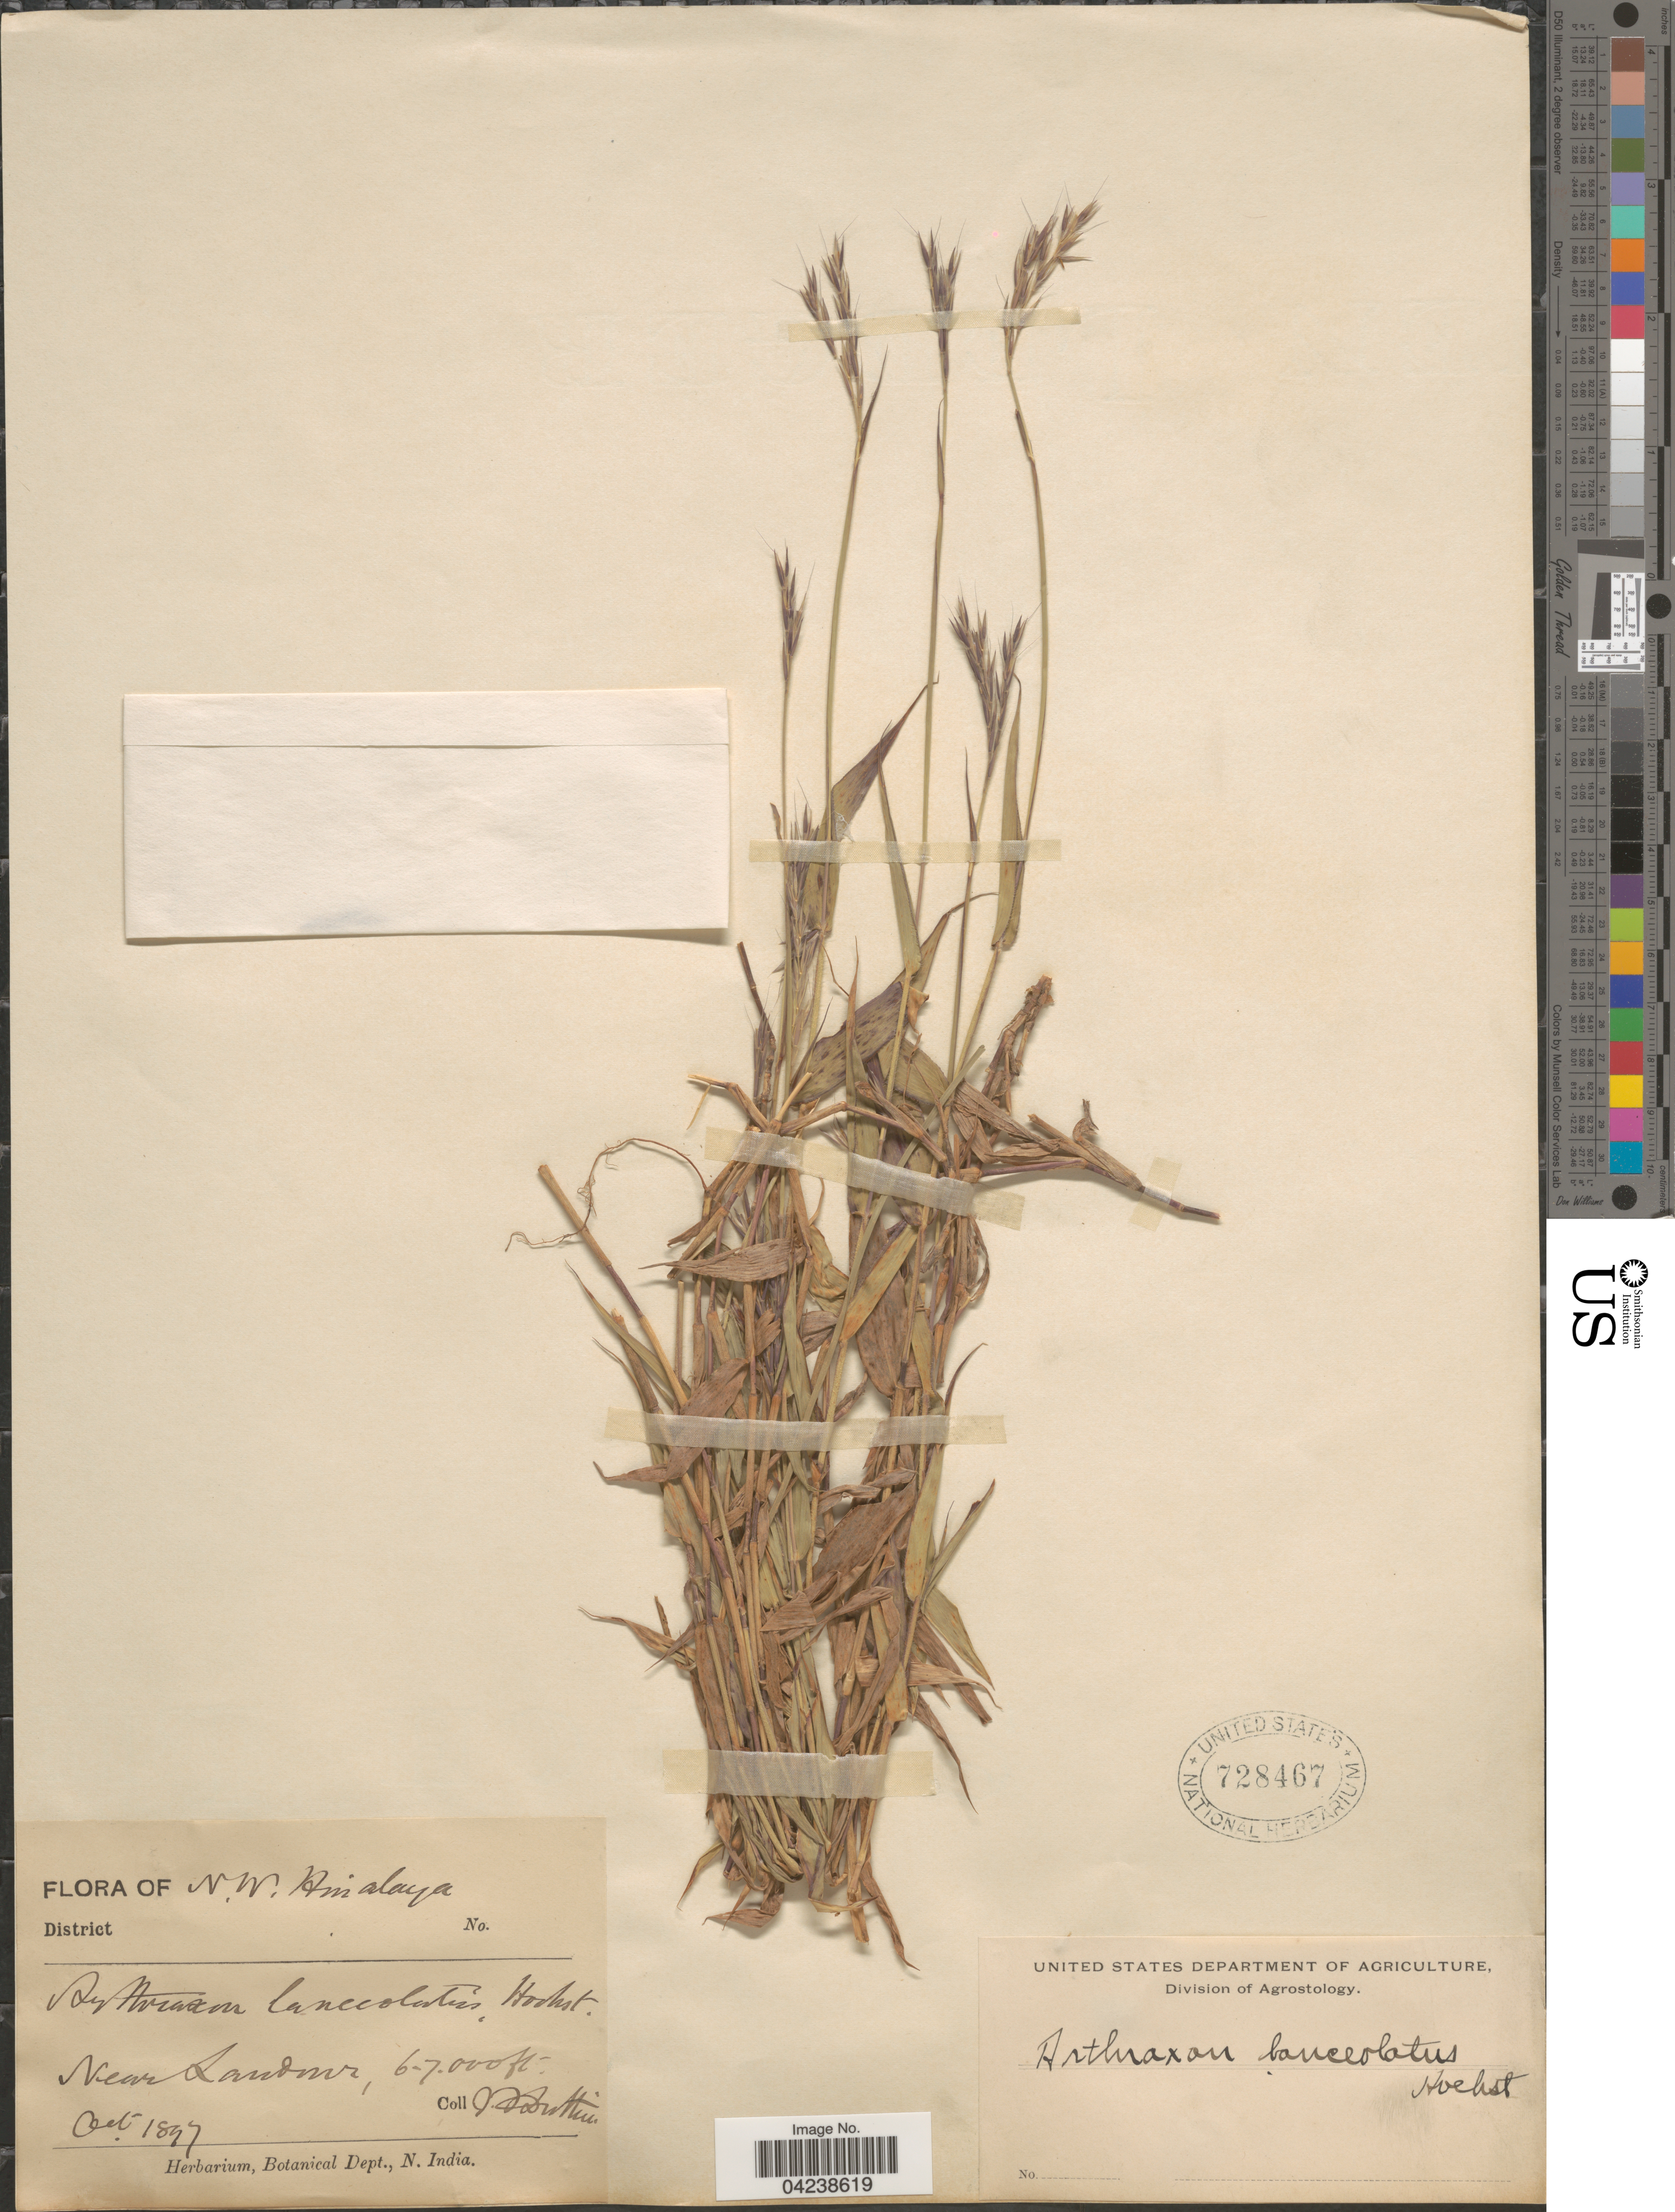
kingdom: Plantae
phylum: Tracheophyta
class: Liliopsida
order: Poales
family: Poaceae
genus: Arthraxon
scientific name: Arthraxon lanceolatus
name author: (Roxb.) Hochst.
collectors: J. F. Duthie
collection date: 1897-10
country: India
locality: N. W. Himalaya. Near Landour.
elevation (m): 1829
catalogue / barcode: US 728467